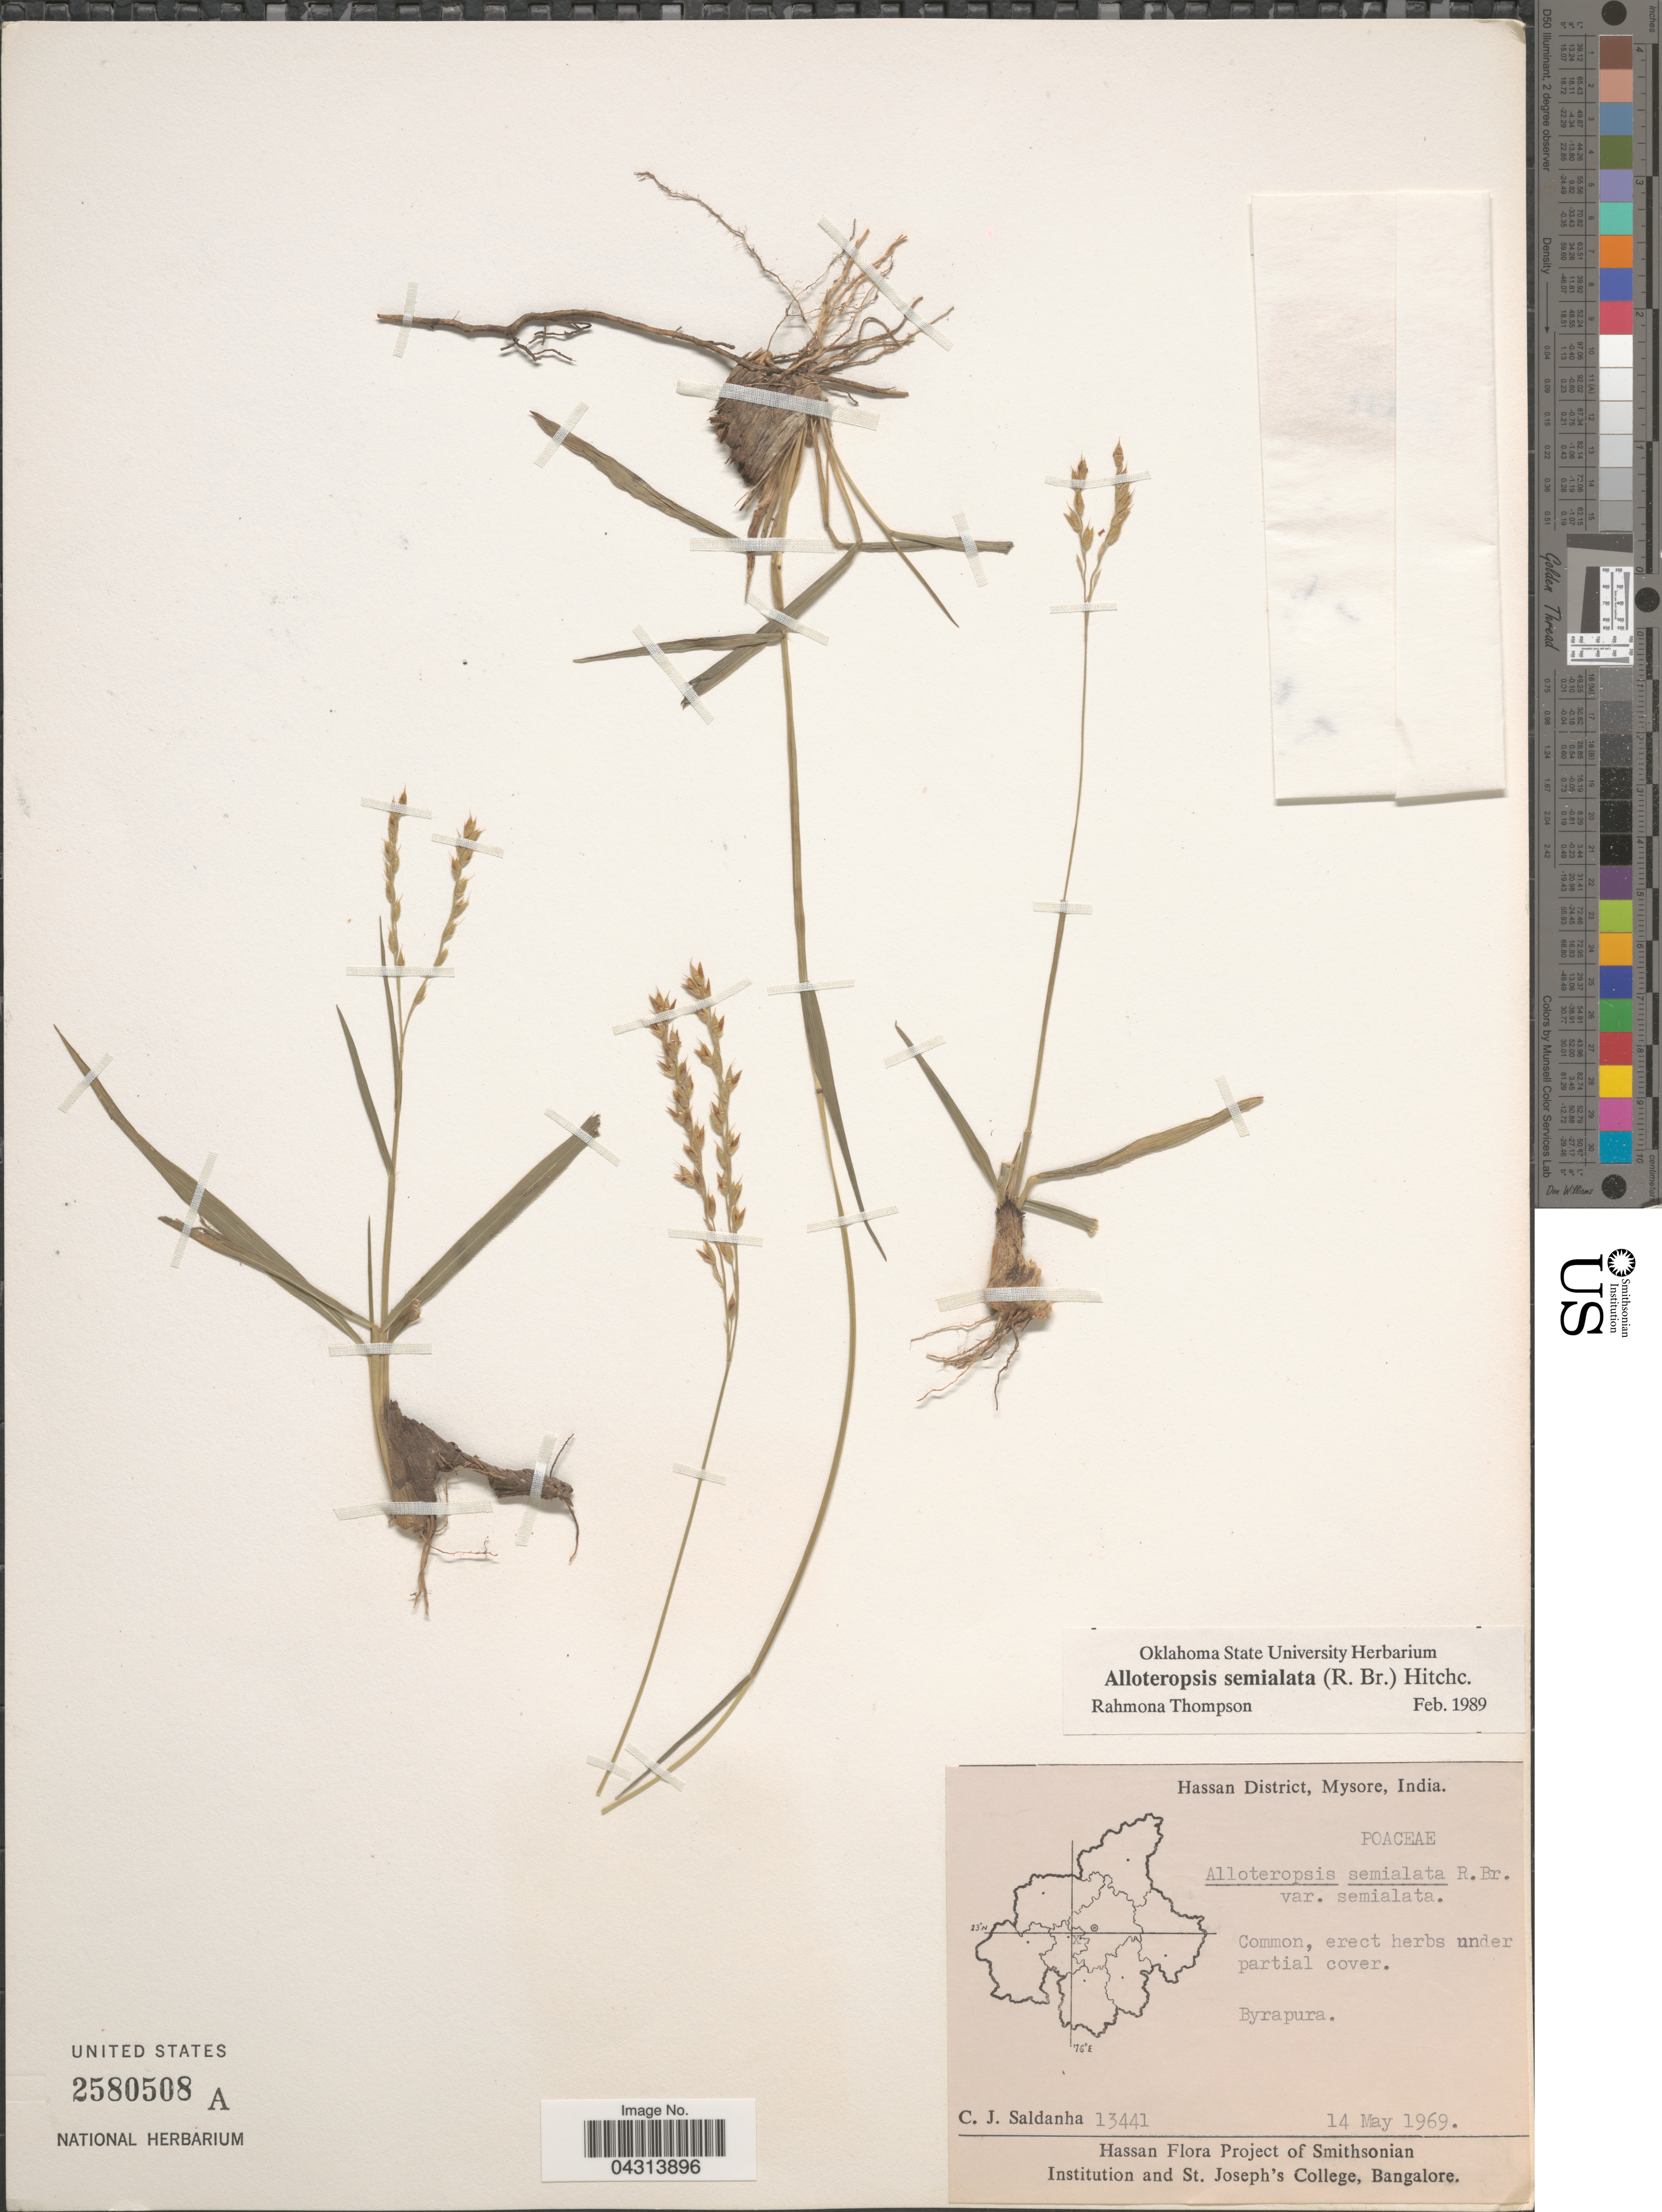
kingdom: Plantae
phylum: Tracheophyta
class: Liliopsida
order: Poales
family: Poaceae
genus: Alloteropsis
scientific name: Alloteropsis semialata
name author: (R. Br.) Hitchc.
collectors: C. J. Saldanha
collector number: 13441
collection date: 1969-05-14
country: India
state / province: Karnataka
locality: Hassan District, Mysore. Byrapura.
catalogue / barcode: US 2580508A